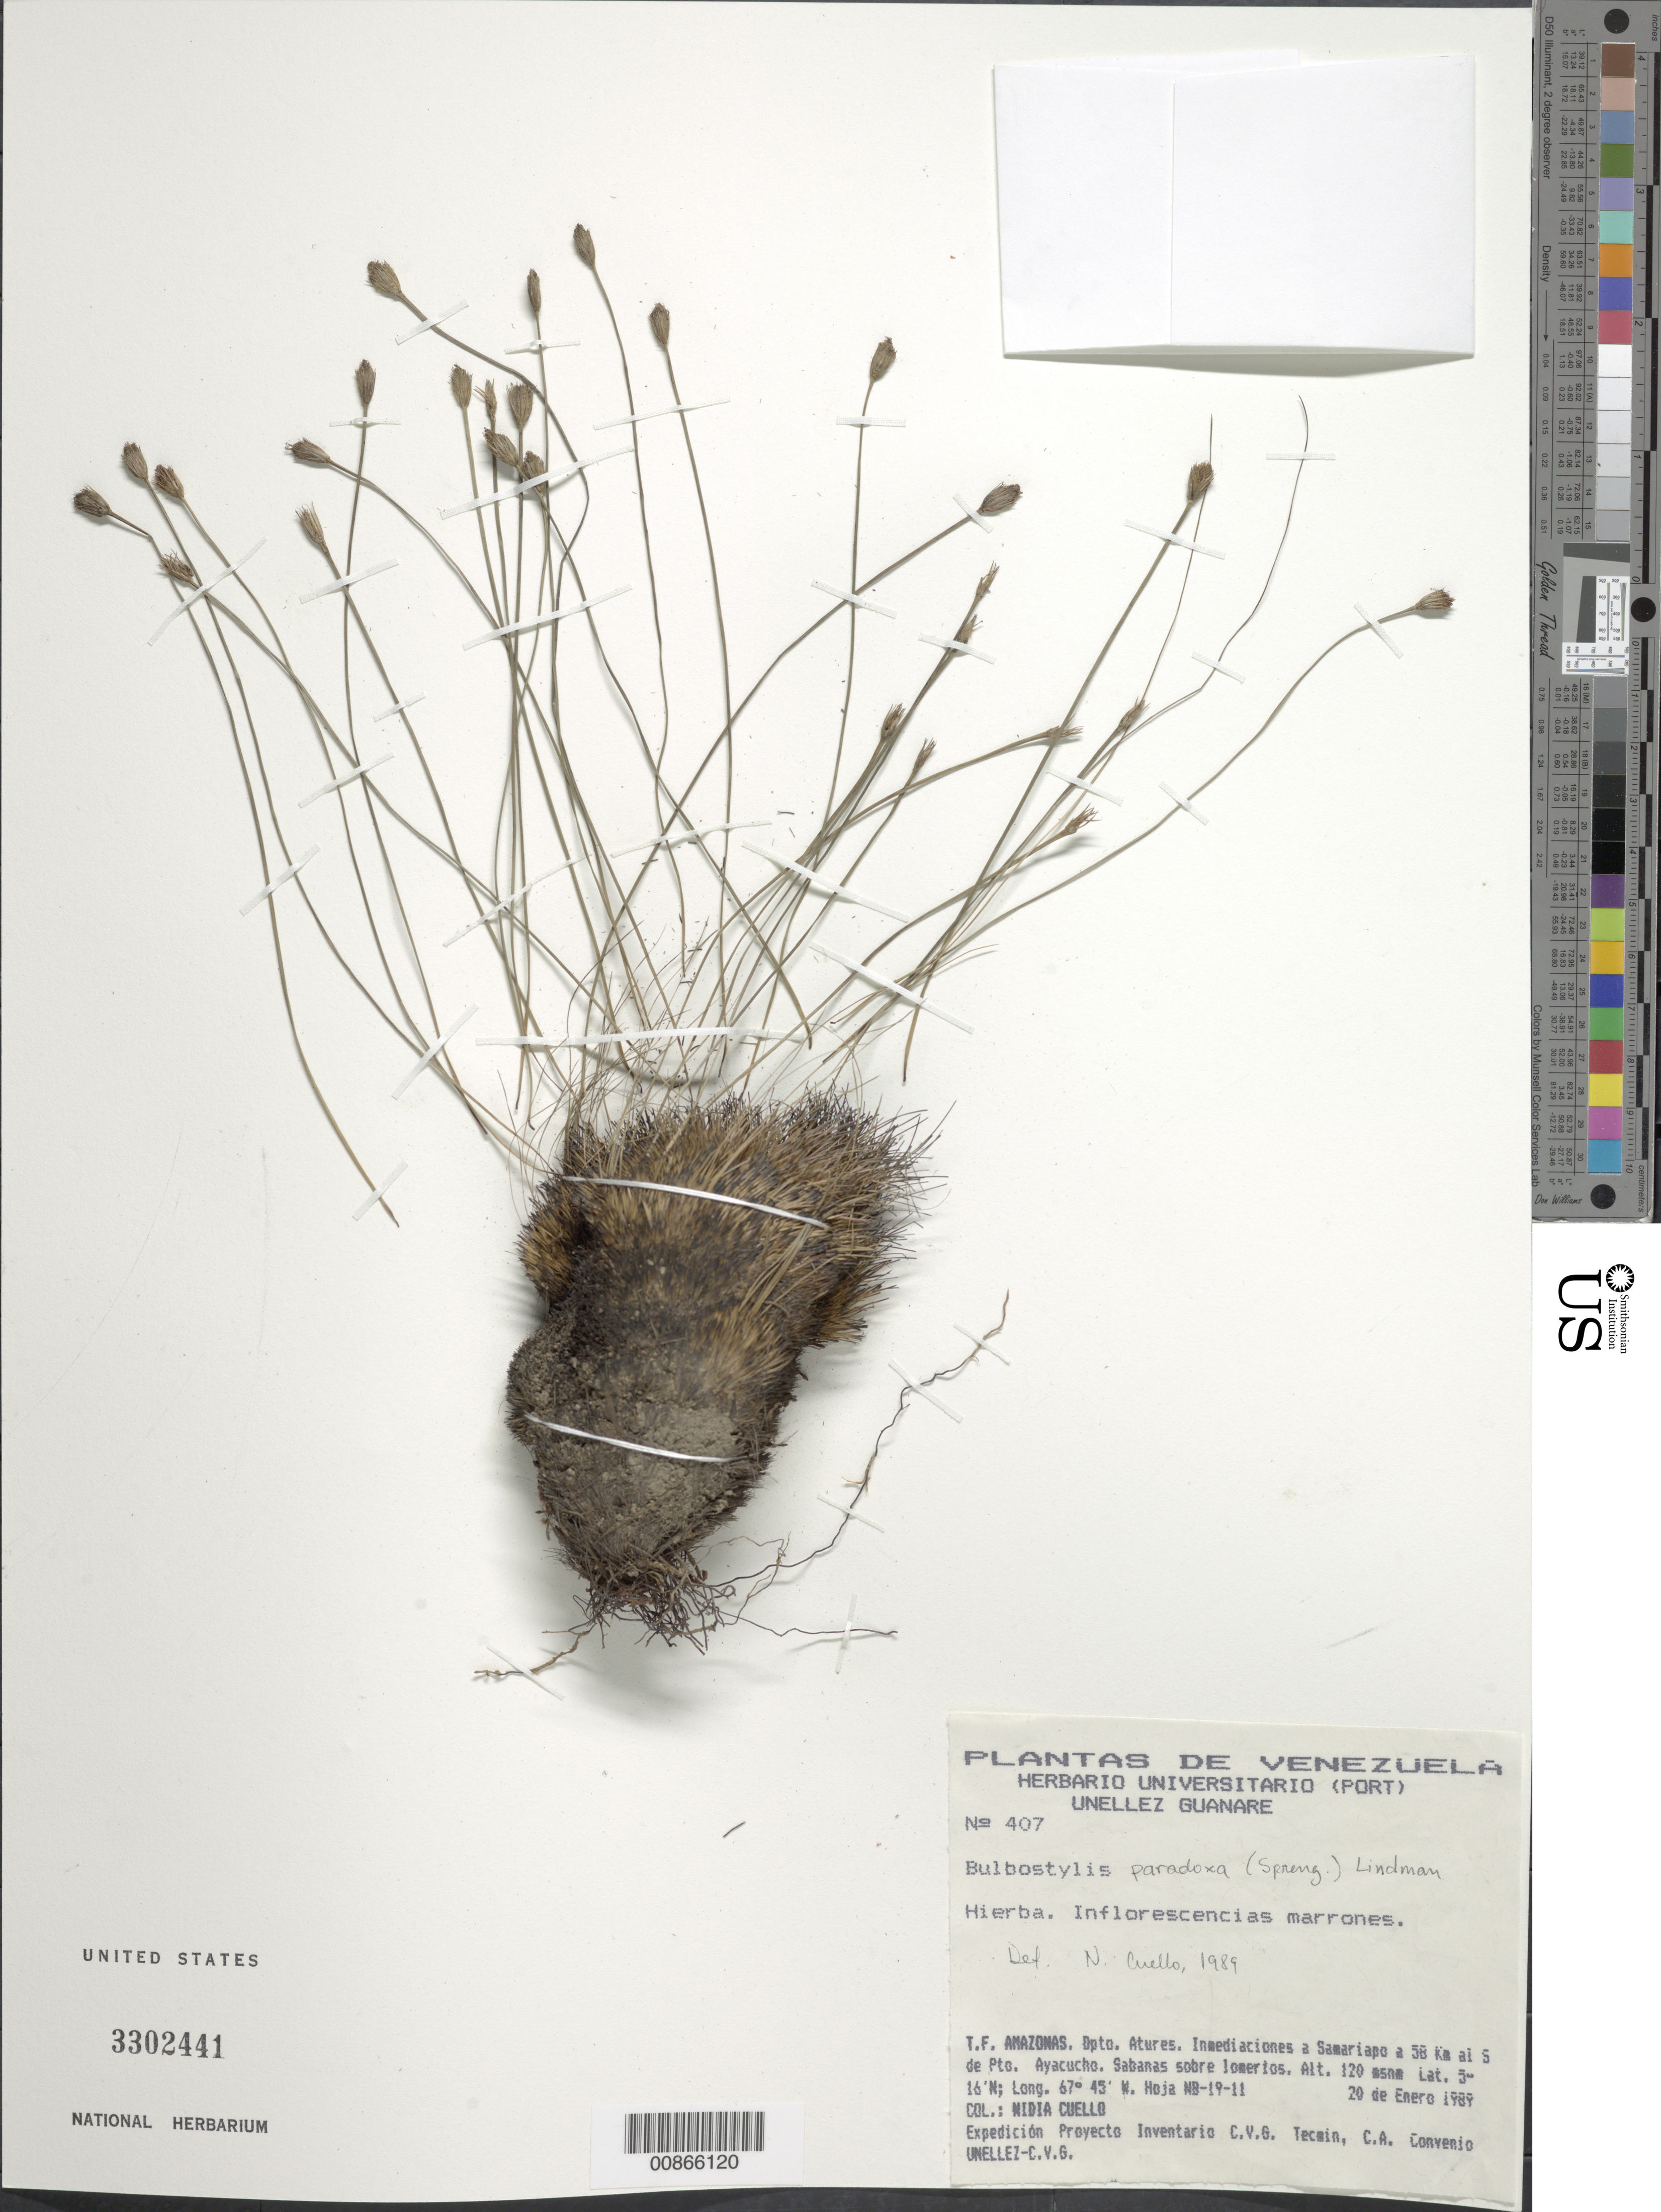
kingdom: Plantae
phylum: Tracheophyta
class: Liliopsida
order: Poales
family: Cyperaceae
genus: Bulbostylis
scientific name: Bulbostylis paradoxa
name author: (Spreng.) Lindm.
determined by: Cuello, Nidia L.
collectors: N. L. Cuello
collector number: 407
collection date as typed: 20-Jan-89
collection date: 1989-01-20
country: Venezuela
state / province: Amazonas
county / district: Atures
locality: Samariapo, 58 km S Pto. Ayacucho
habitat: Sabanas sobre lomerios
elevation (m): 120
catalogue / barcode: US 3302441